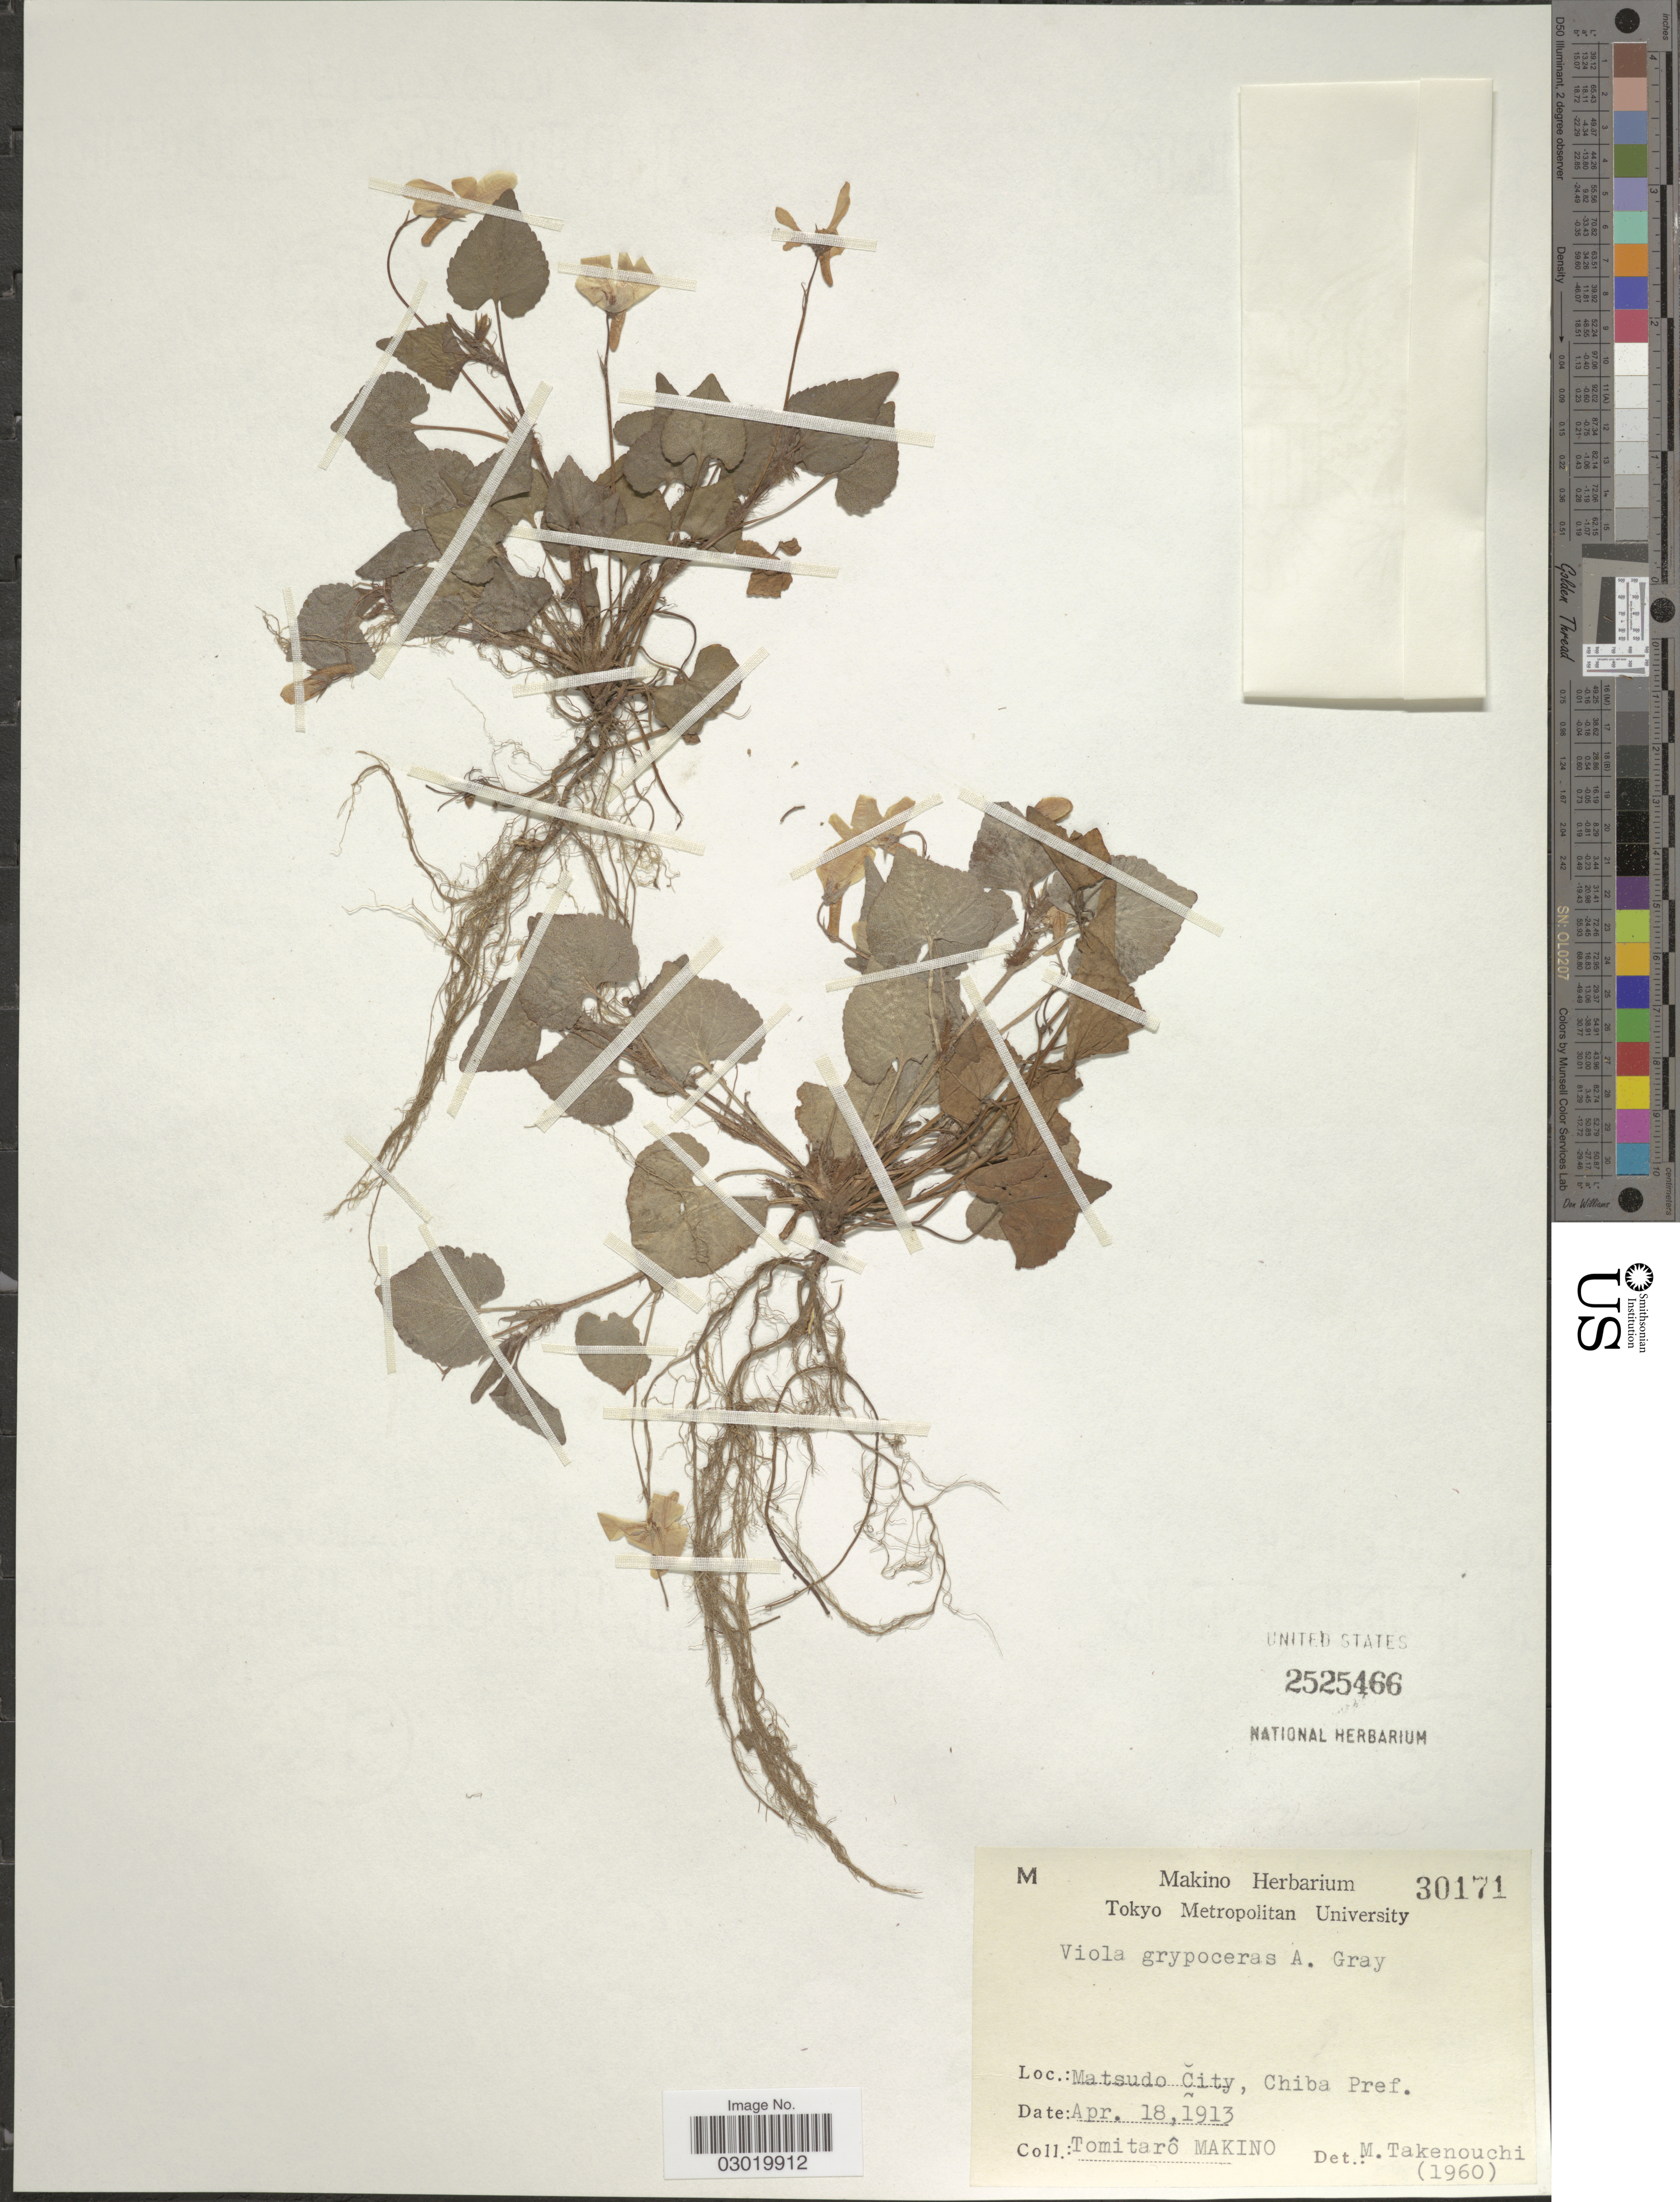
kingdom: Plantae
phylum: Tracheophyta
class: Magnoliopsida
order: Malpighiales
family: Violaceae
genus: Viola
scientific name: Viola grypoceras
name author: A. Gray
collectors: T. Makino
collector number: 30171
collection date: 1913-04-18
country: Japan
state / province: Tiba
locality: Matsudo City, Chiba Pref.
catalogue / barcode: US 2525466